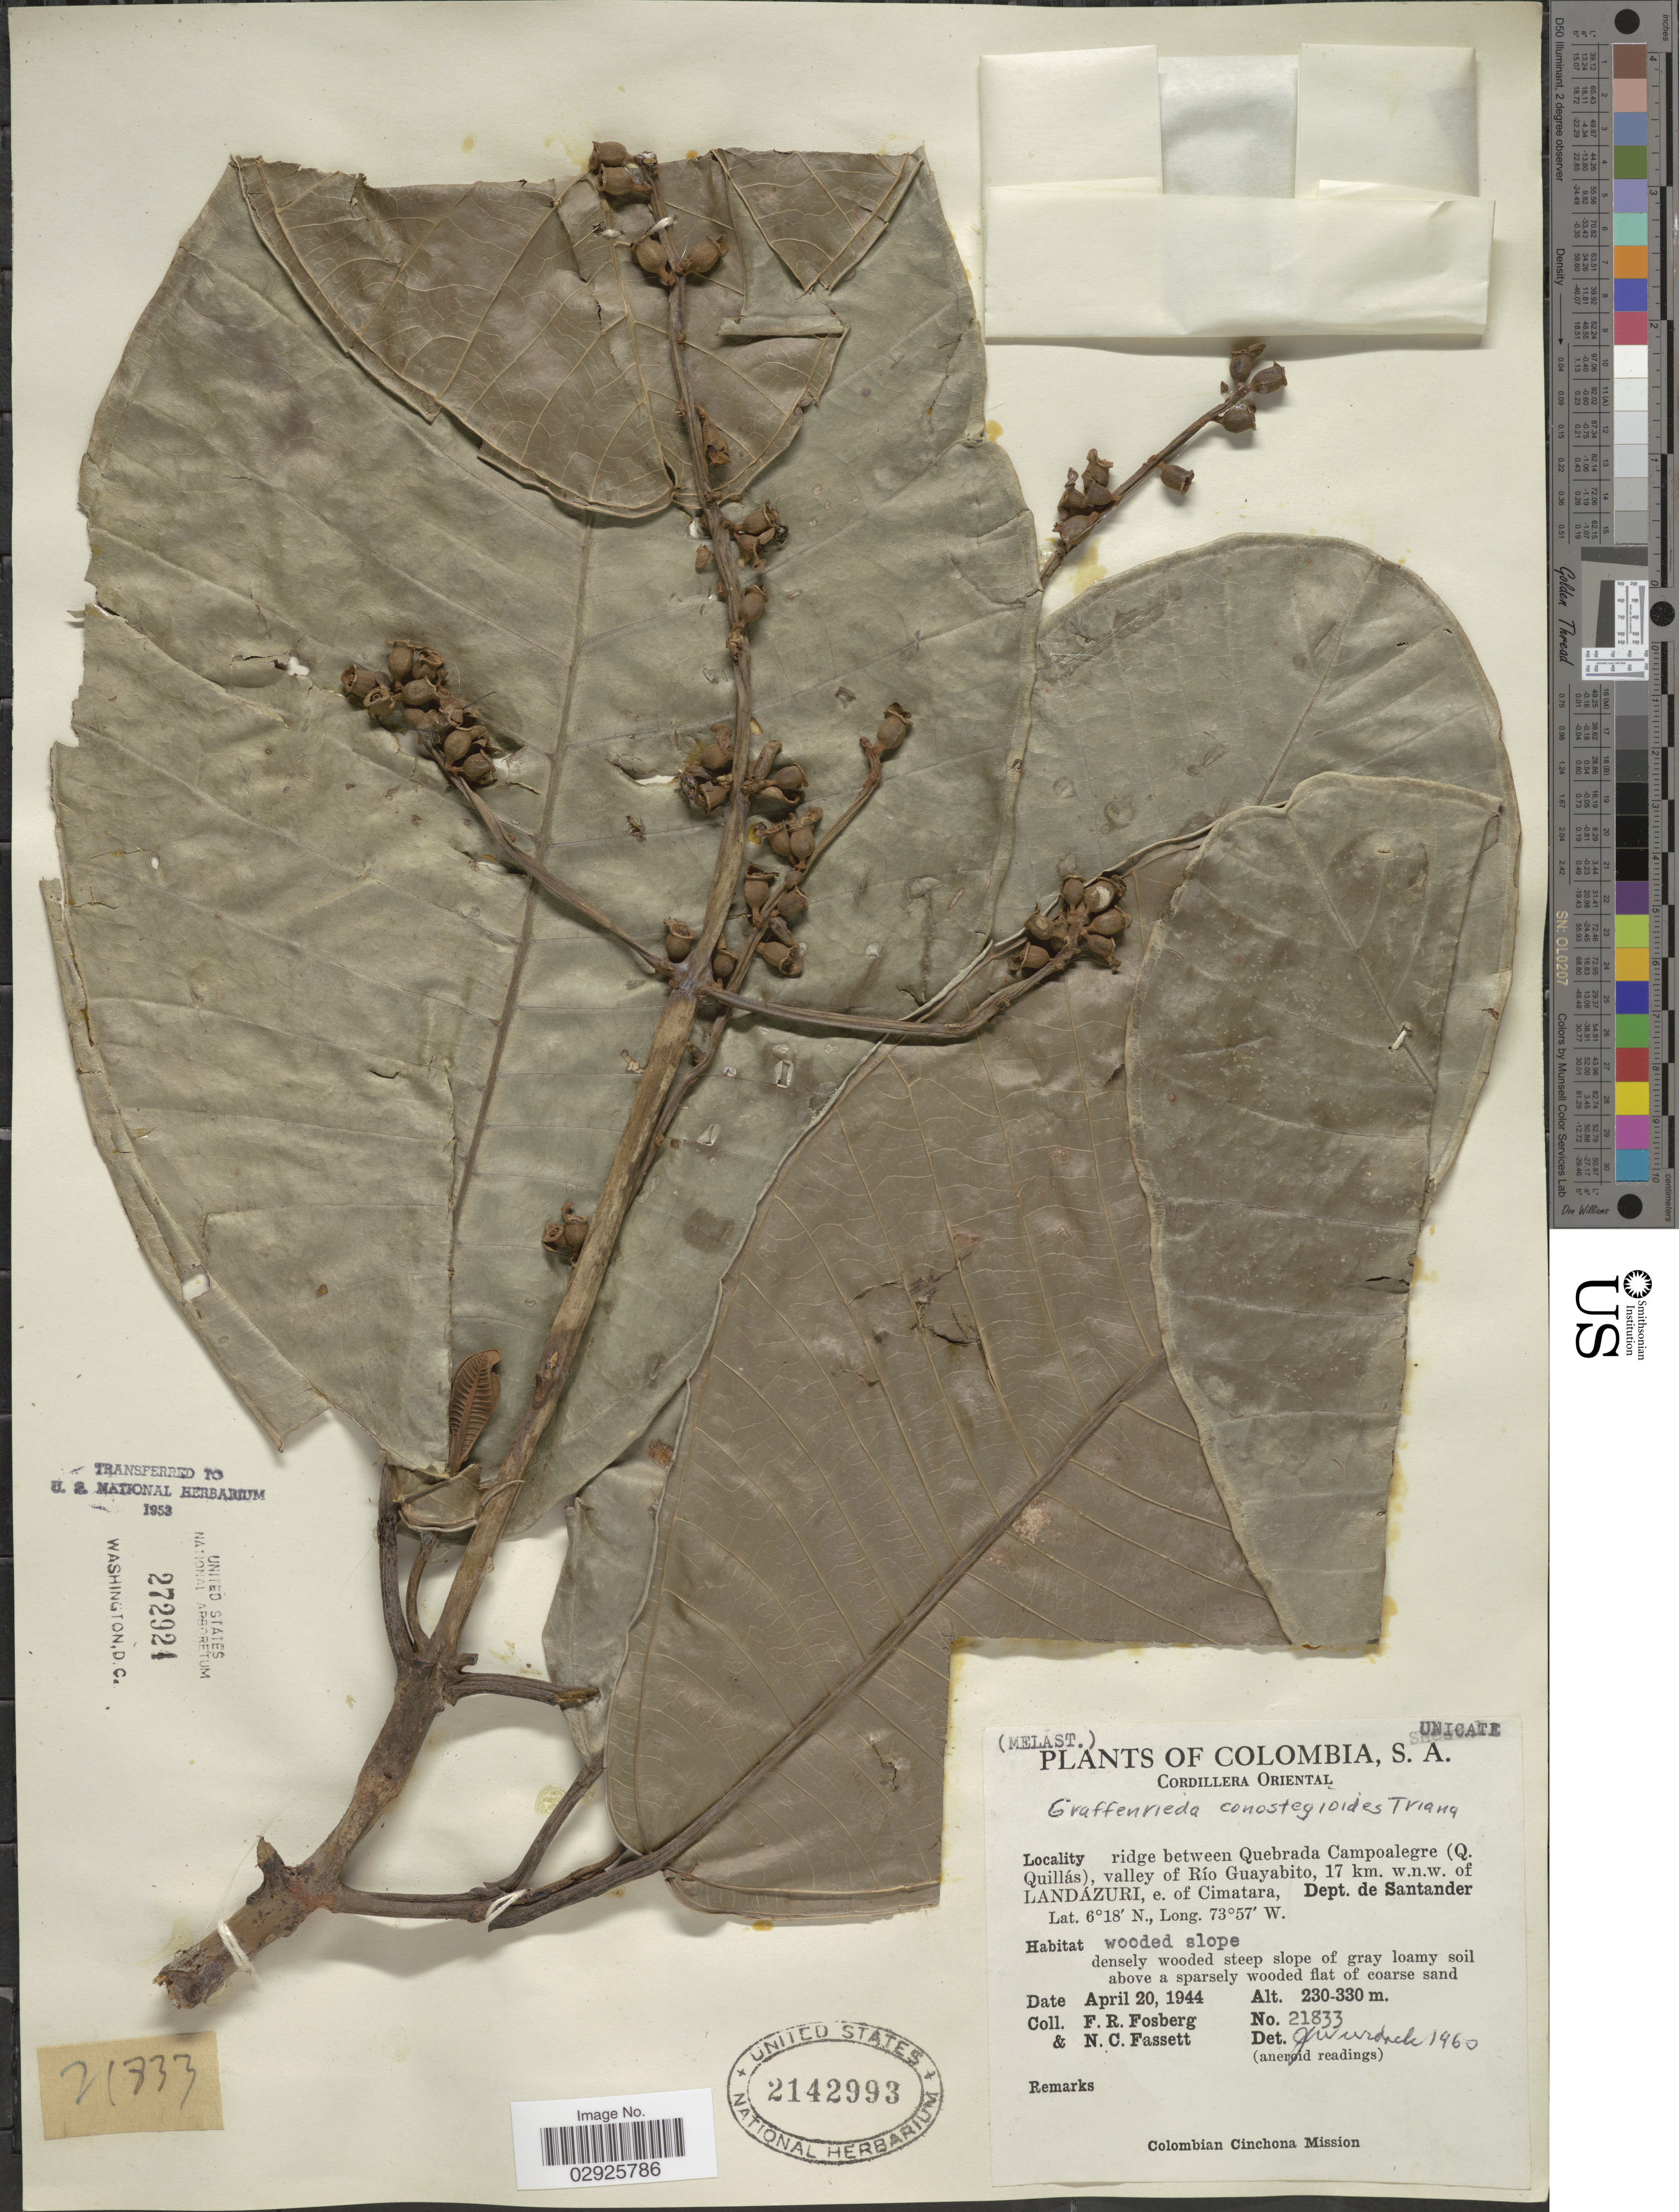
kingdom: Plantae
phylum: Tracheophyta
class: Magnoliopsida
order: Myrtales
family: Melastomataceae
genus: Graffenrieda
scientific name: Graffenrieda grandifolia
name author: Gleason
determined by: Murillo, J. S.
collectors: F. R. Fosberg & N. C. Fassett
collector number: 21833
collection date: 1944-04-20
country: Colombia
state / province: Santander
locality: Cordillera Oriental. Ridge between Quebrada Campoalegre (Q. Quillás), valley of Río Guayabito, 17 km. w.n.w. of Landázuri, e. of Cimatara, Dept. de Santander.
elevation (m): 230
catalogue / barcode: US 2142993